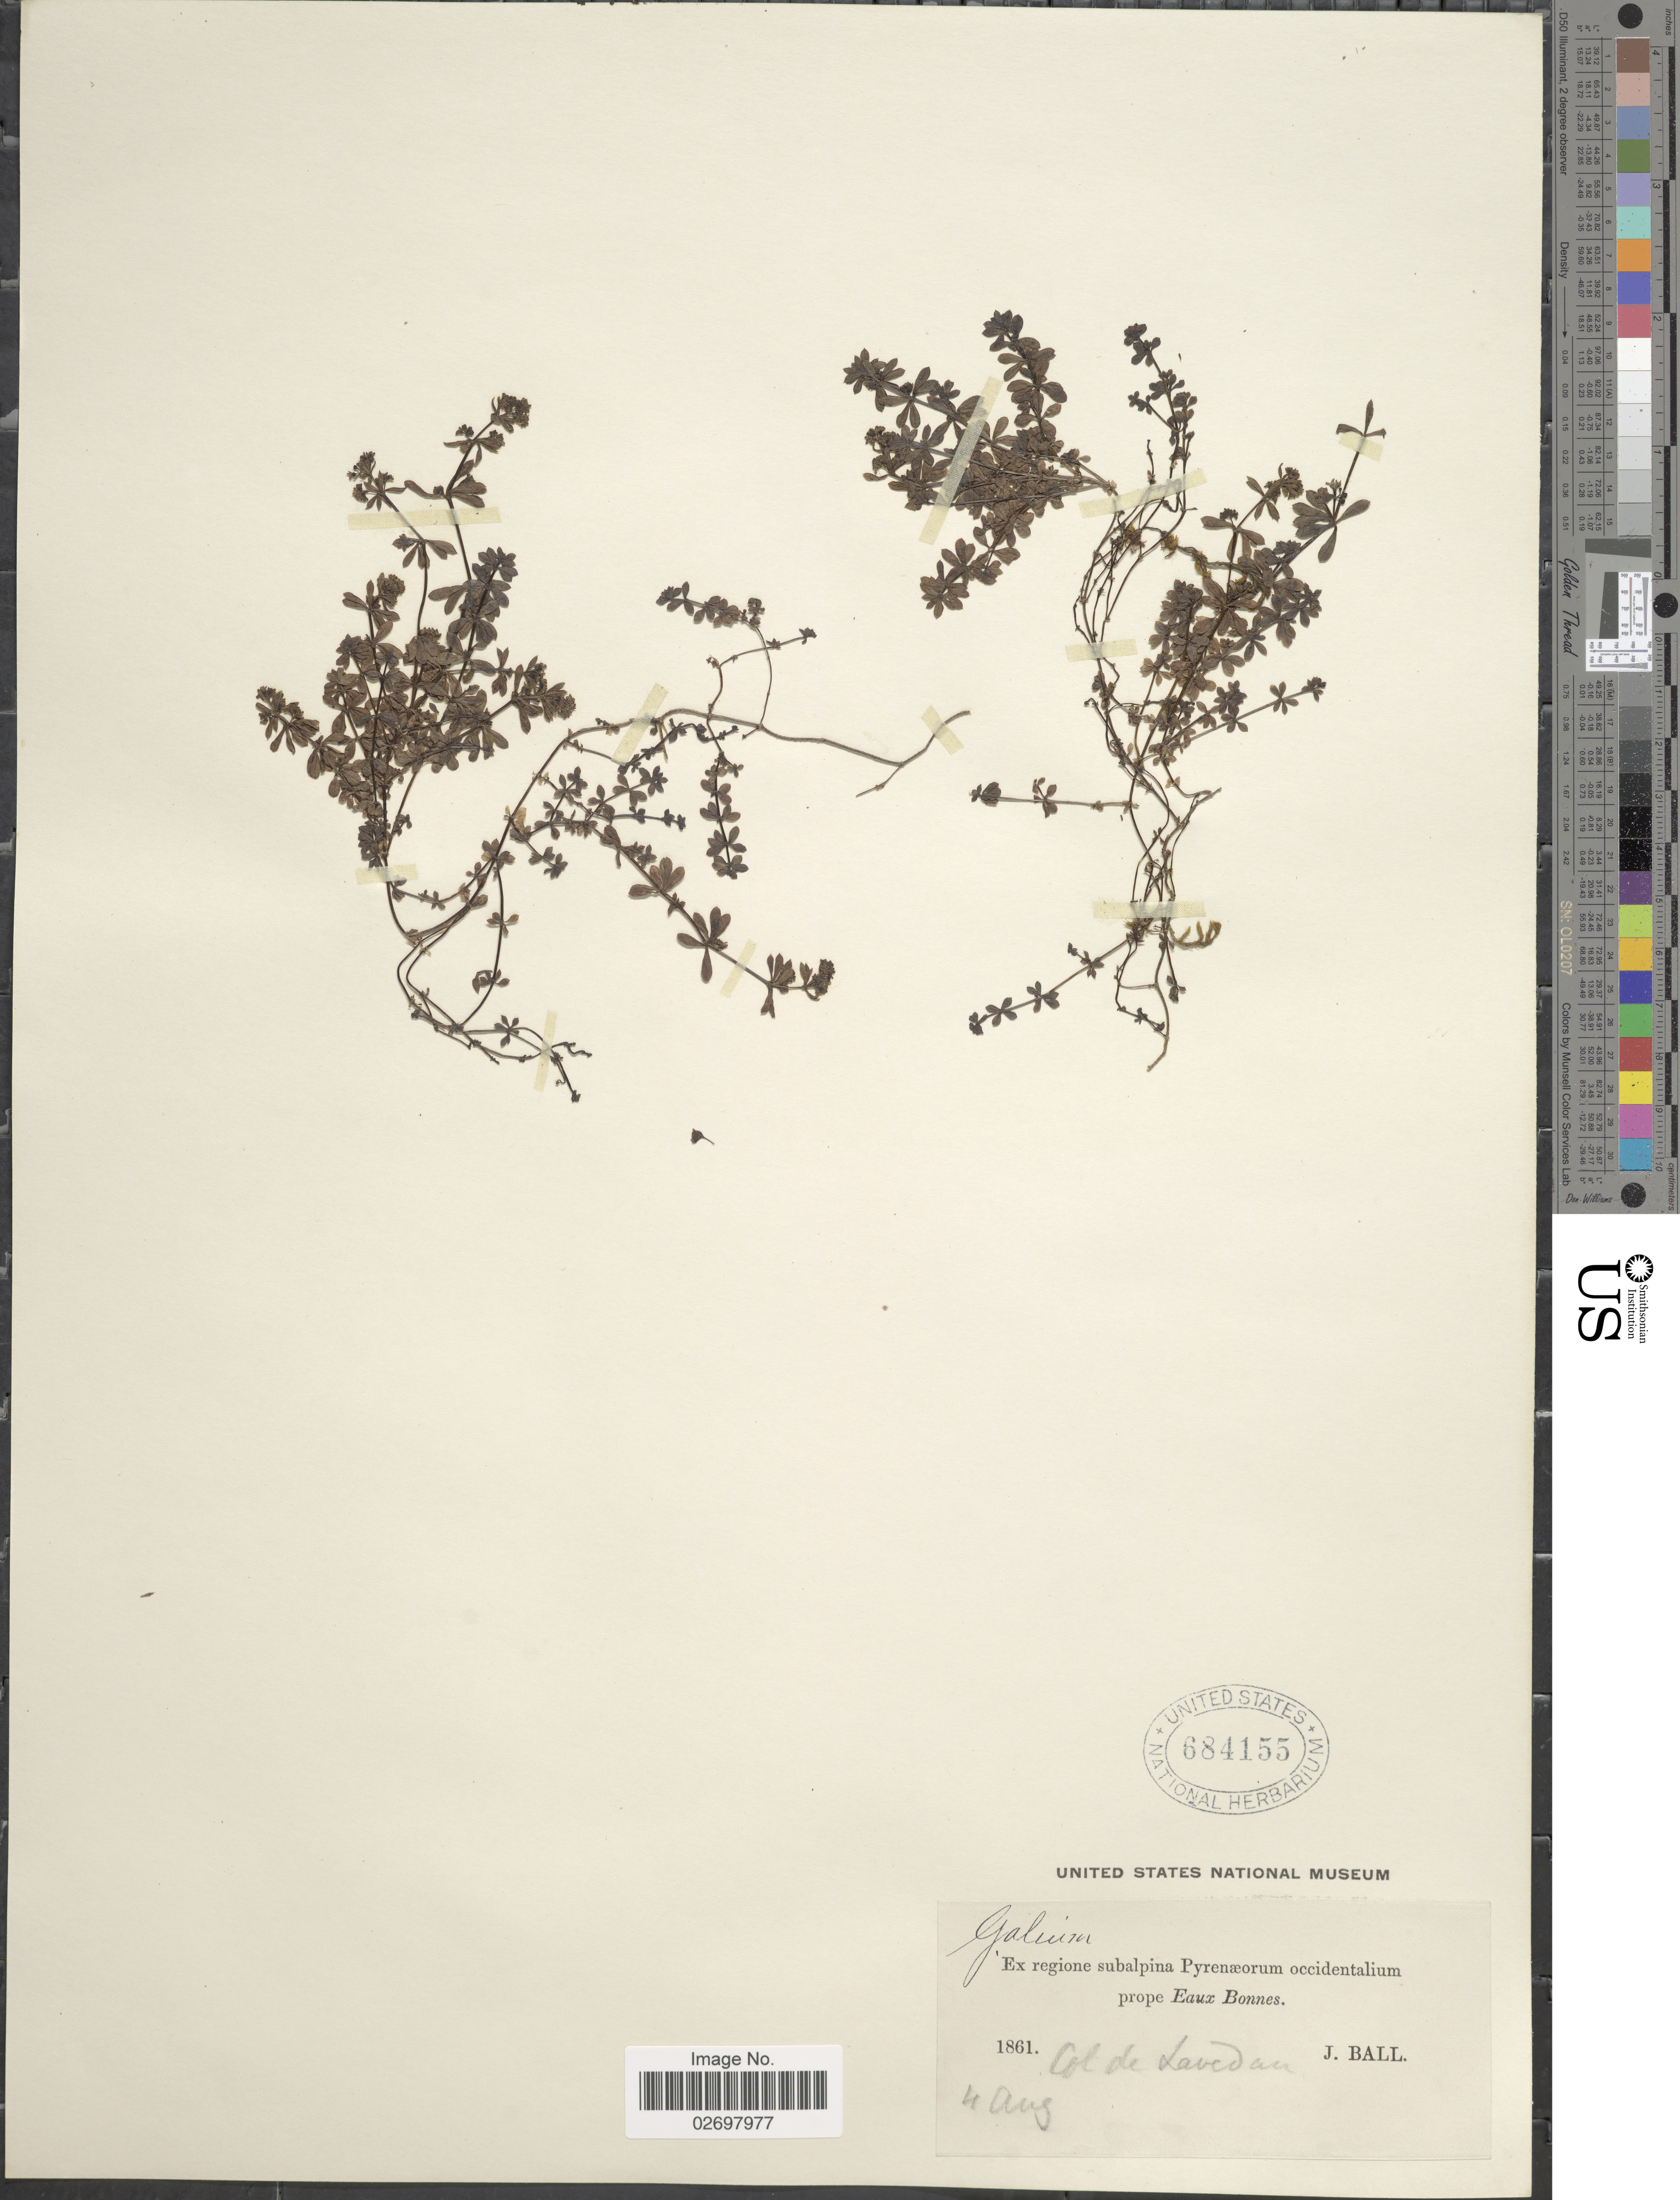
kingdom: Plantae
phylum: Tracheophyta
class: Magnoliopsida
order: Gentianales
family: Rubiaceae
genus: Galium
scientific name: Galium sp.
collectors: J. Ball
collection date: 1861-08-04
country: France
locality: Ex regione subalpina Pyrenaeorum occidentalium prope Eaux Bonnes, Col de Lavedan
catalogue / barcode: US 684155